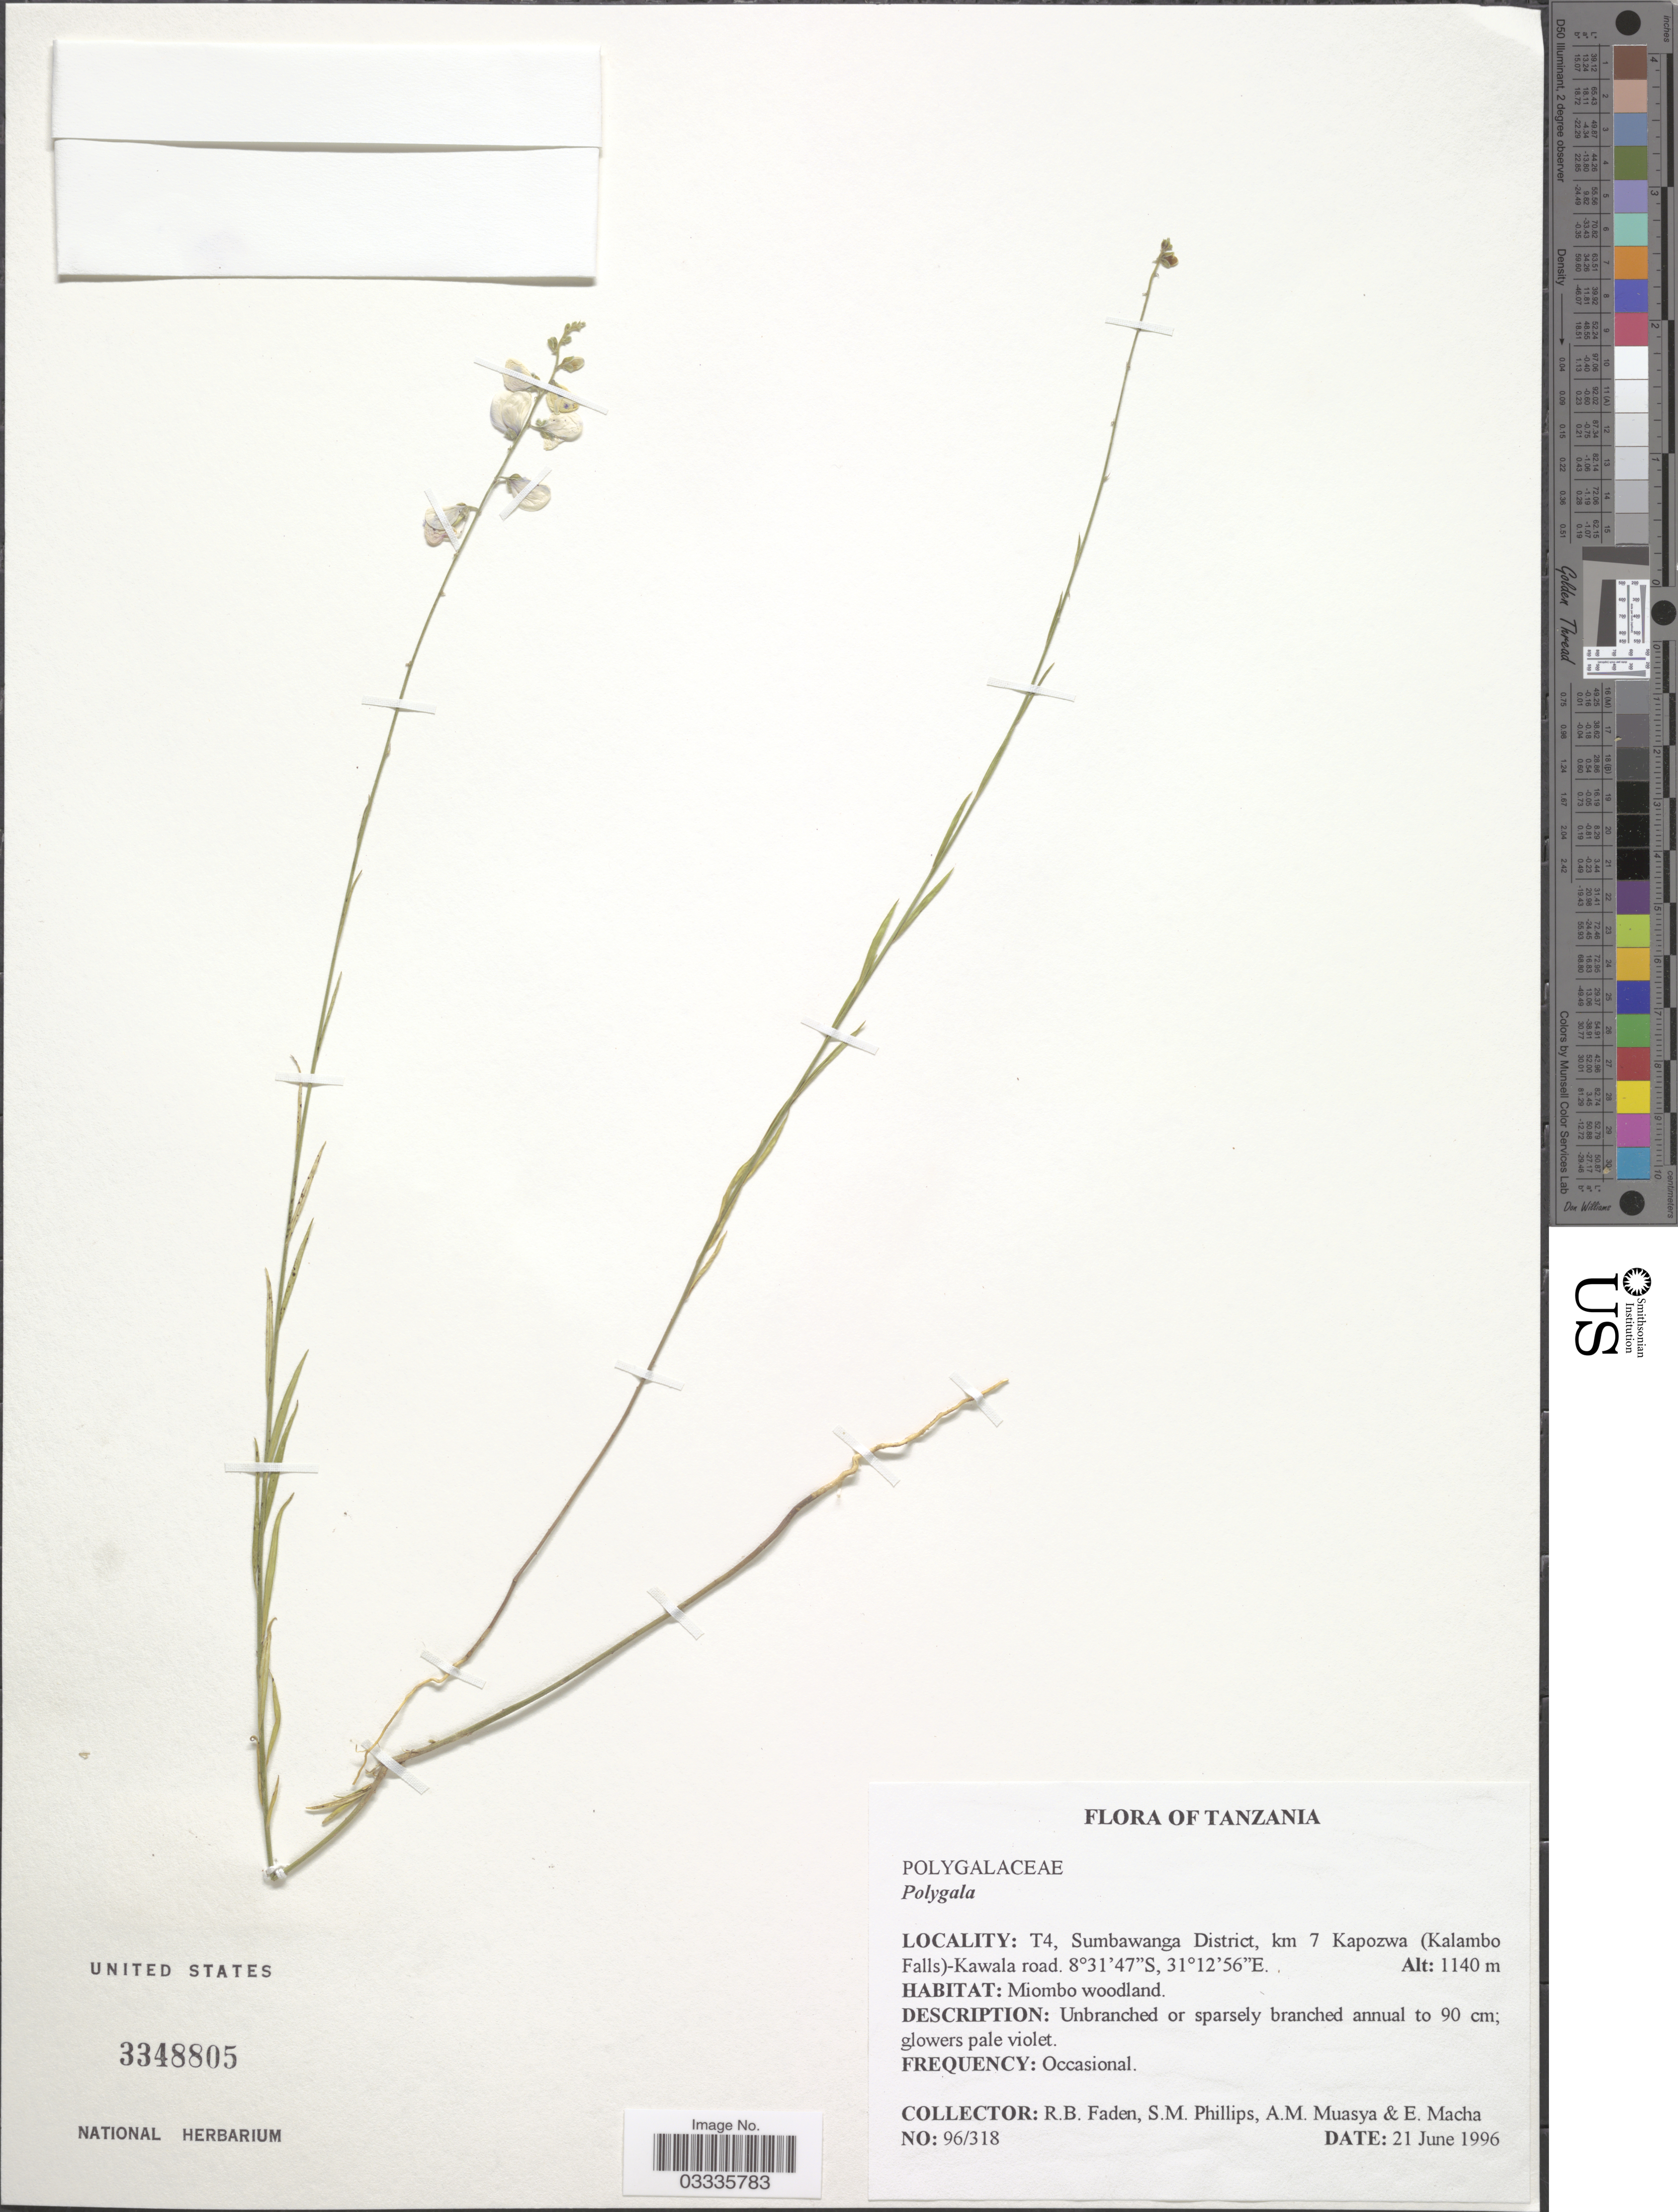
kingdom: Plantae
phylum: Tracheophyta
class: Magnoliopsida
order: Fabales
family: Polygalaceae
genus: Polygala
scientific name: Polygala sp.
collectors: R. B. Faden, S. M. Phillips, A. Muasya & E. Macha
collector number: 96/318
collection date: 1996-06-21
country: Tanzania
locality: T4, Sumbawanga District, km 7 Kapozwa (Kalambo Falls)- Kawala road. Miombo woodland.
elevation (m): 1140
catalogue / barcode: US 3348805